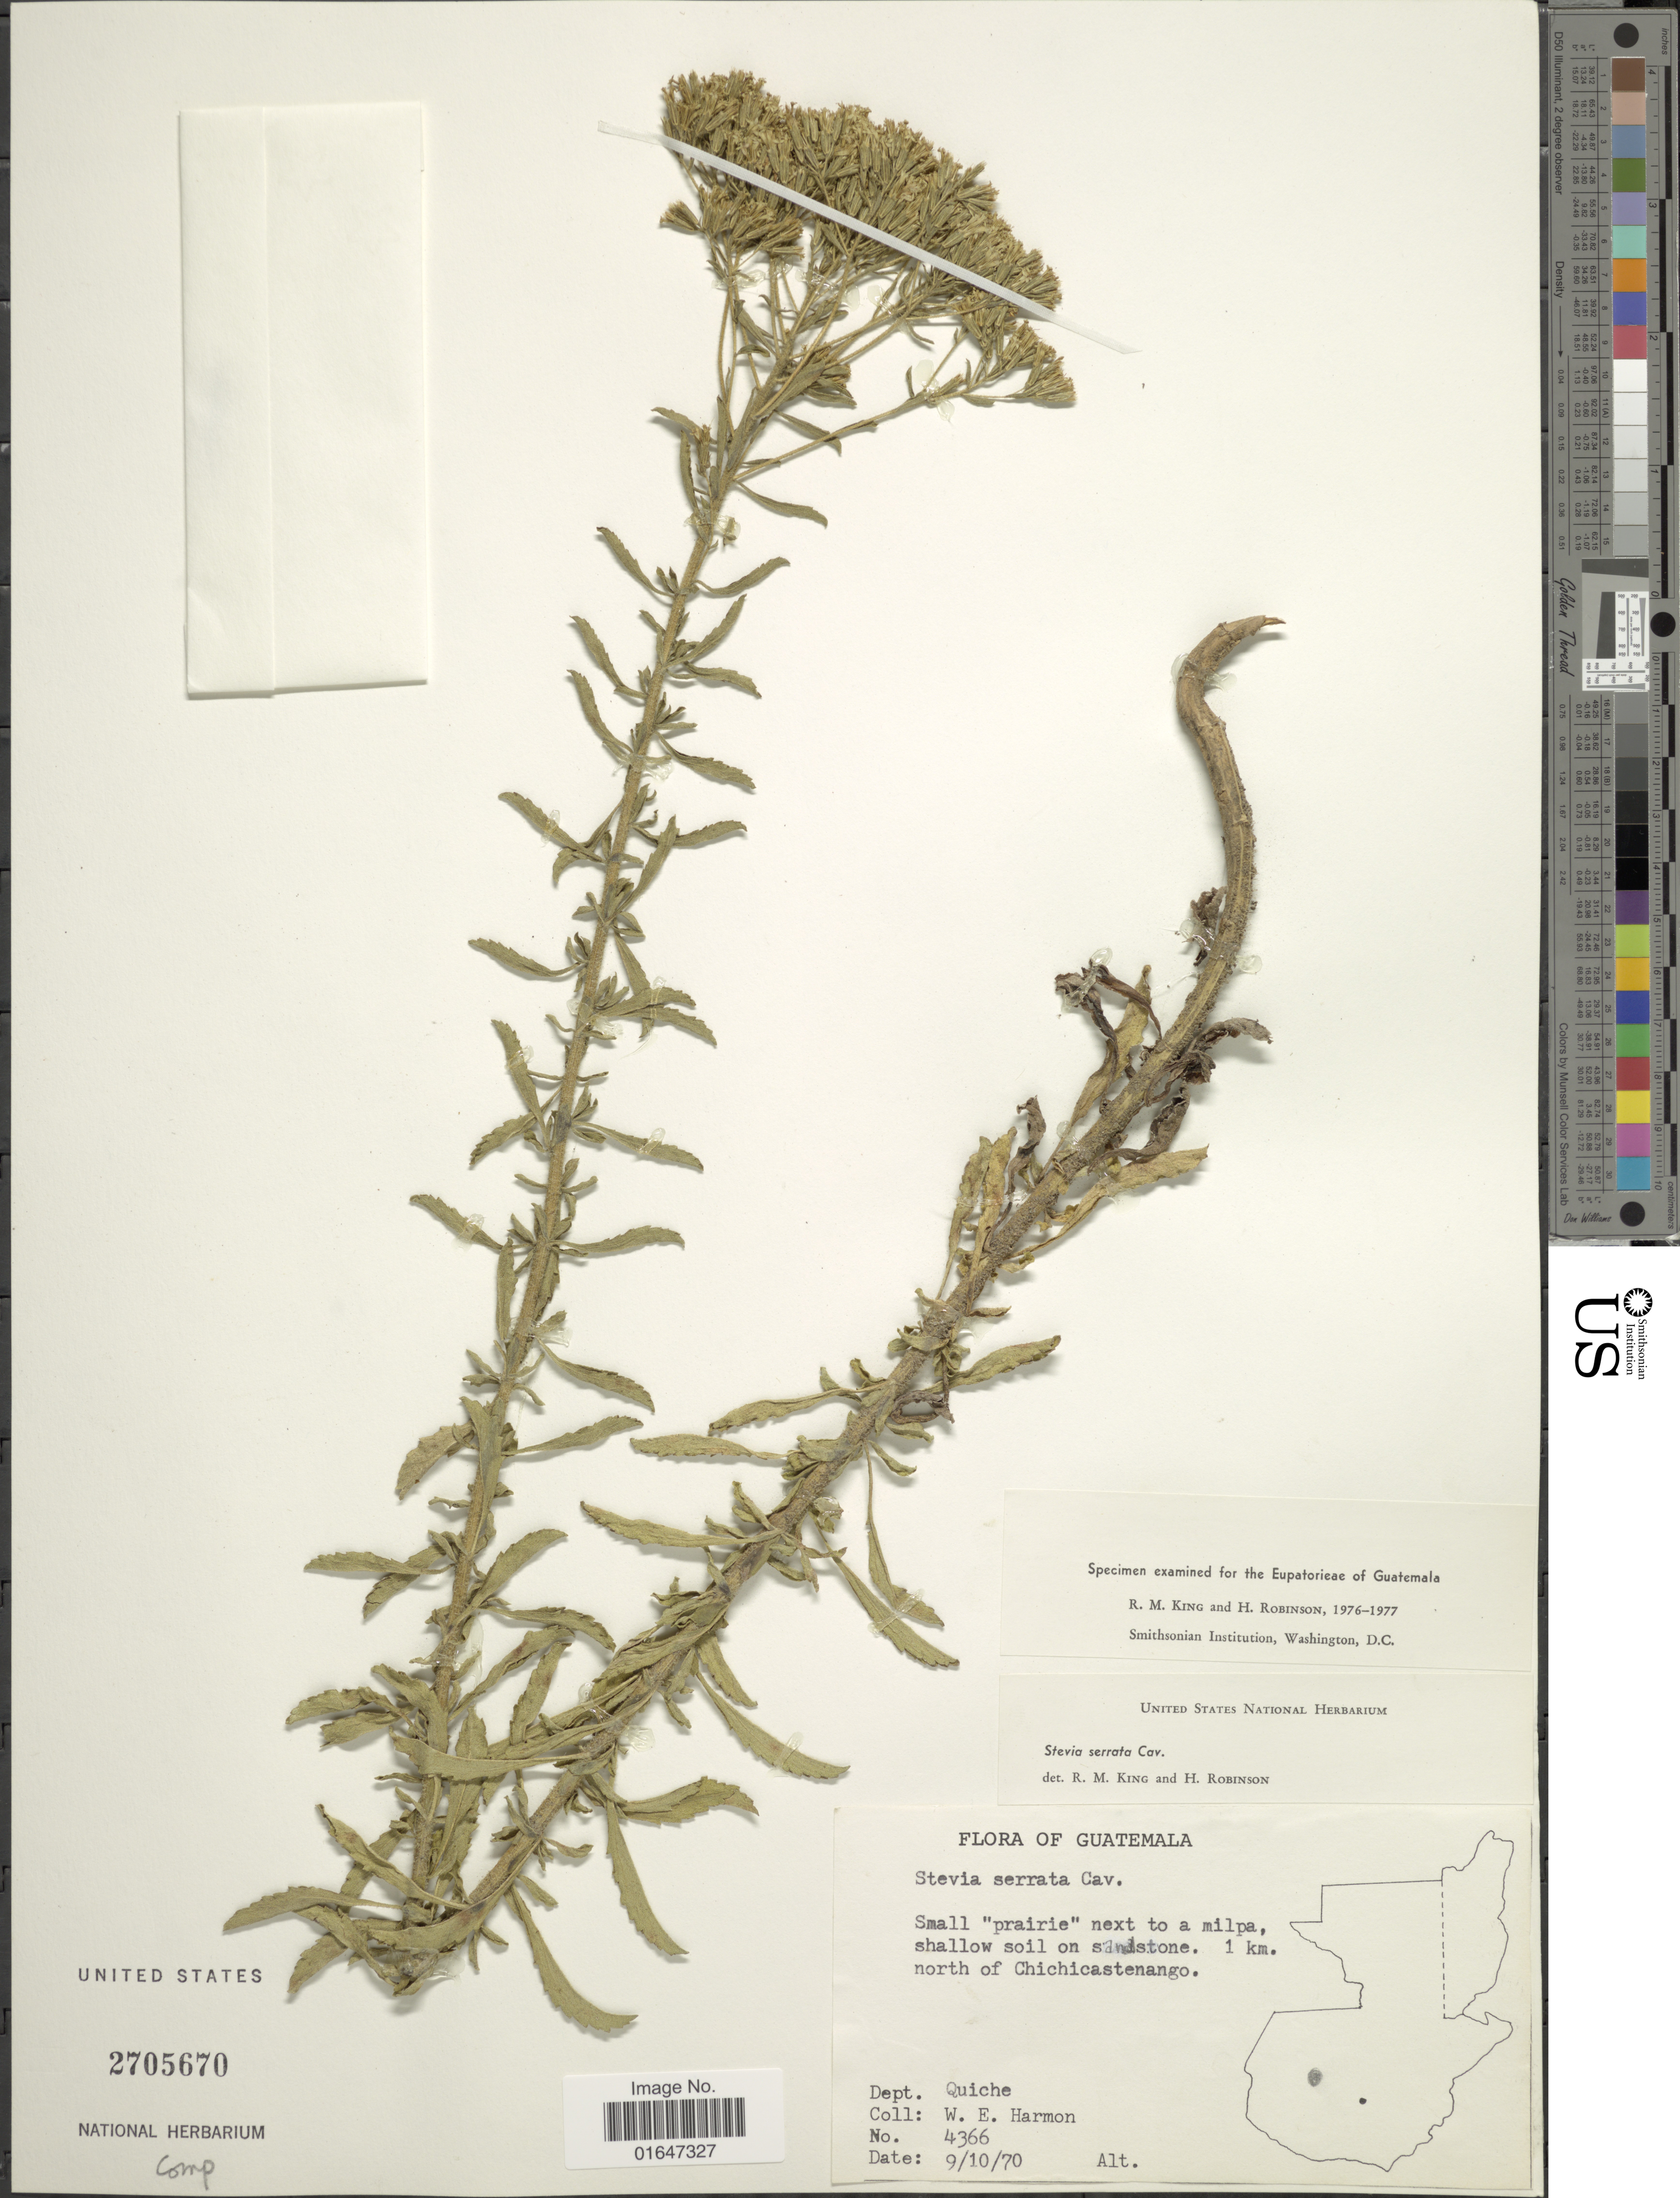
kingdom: Plantae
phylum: Tracheophyta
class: Magnoliopsida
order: Asterales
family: Asteraceae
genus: Stevia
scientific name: Stevia serrata var. serrata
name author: Cav.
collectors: W. E. Harmon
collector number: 4366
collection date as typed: Transcribed d/m/y: 9/10/70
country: Guatemala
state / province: El Quiché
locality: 1 km north of Chichicastenango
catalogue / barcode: US 2705670